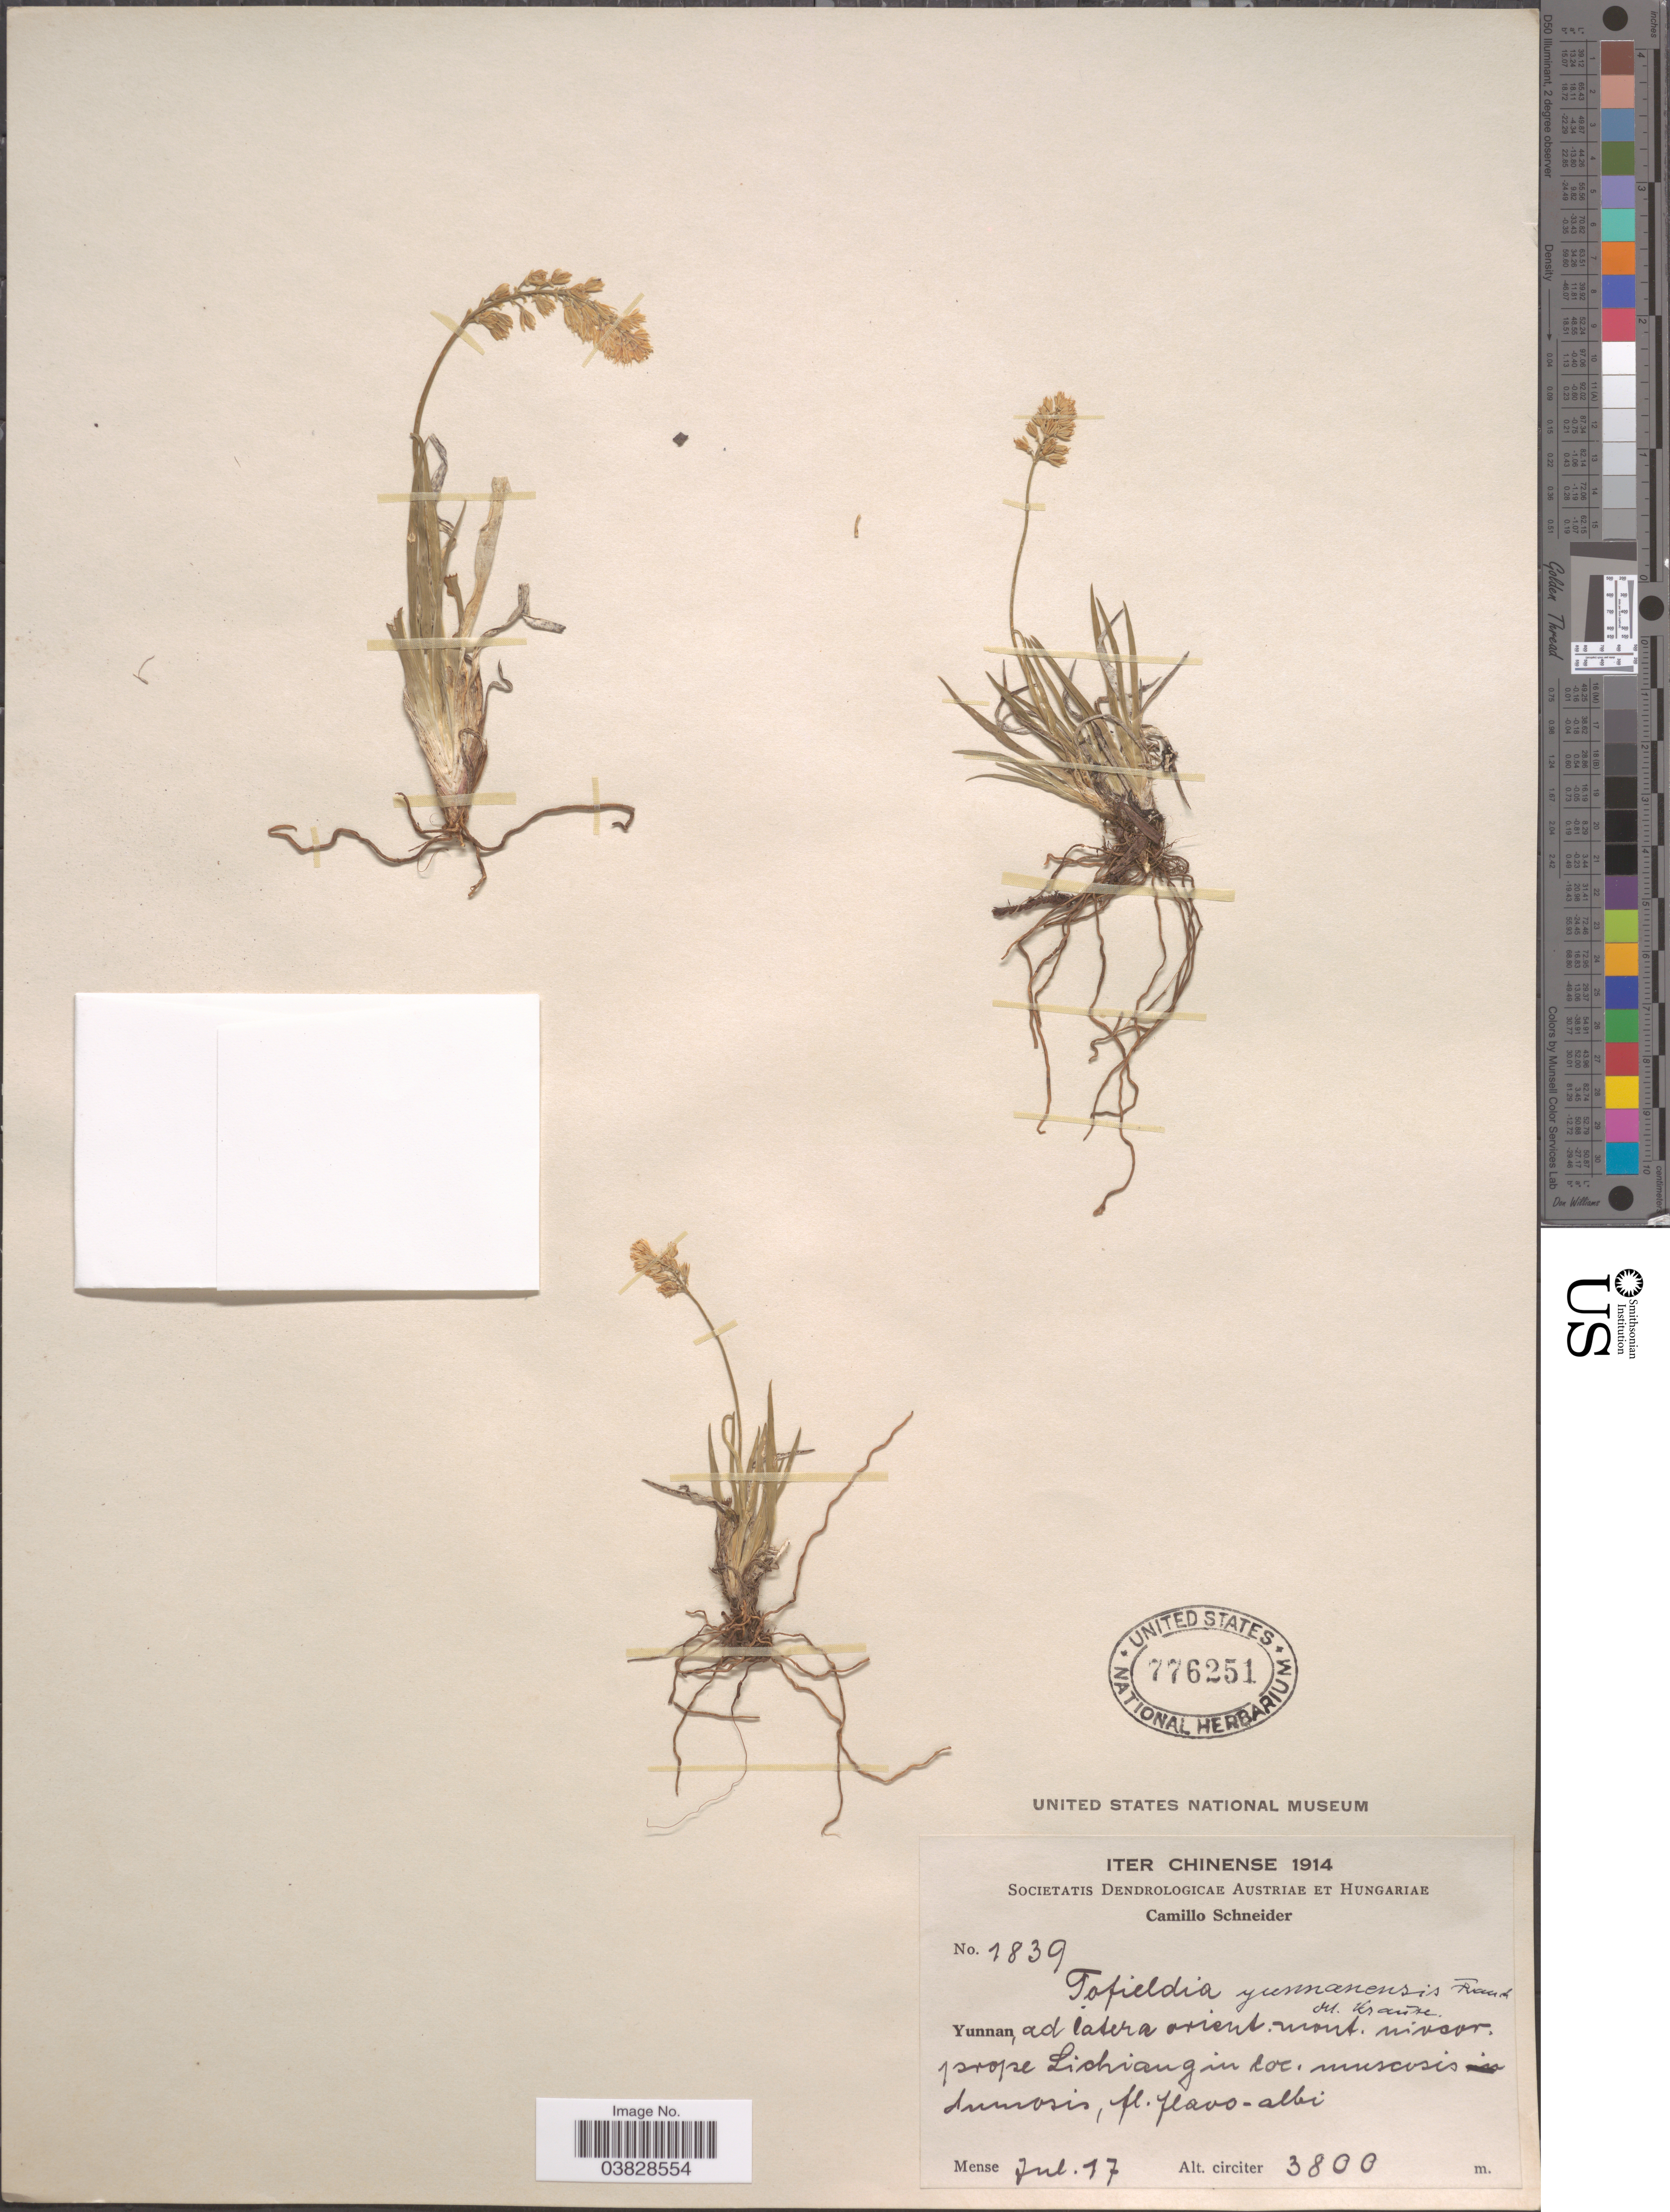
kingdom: Plantae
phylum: Tracheophyta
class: Liliopsida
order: Alismatales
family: Tofieldiaceae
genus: Tofieldia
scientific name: Tofieldia yunnanensis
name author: Franch.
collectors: C. K. Schneider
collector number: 1839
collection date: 1914-07-17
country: China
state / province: Yunnan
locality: Iter Chinense. Ad latera orient. mont. [illegible text] prope Lichiang in loc. muscosis dumosis.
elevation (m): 3800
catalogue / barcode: US 776251